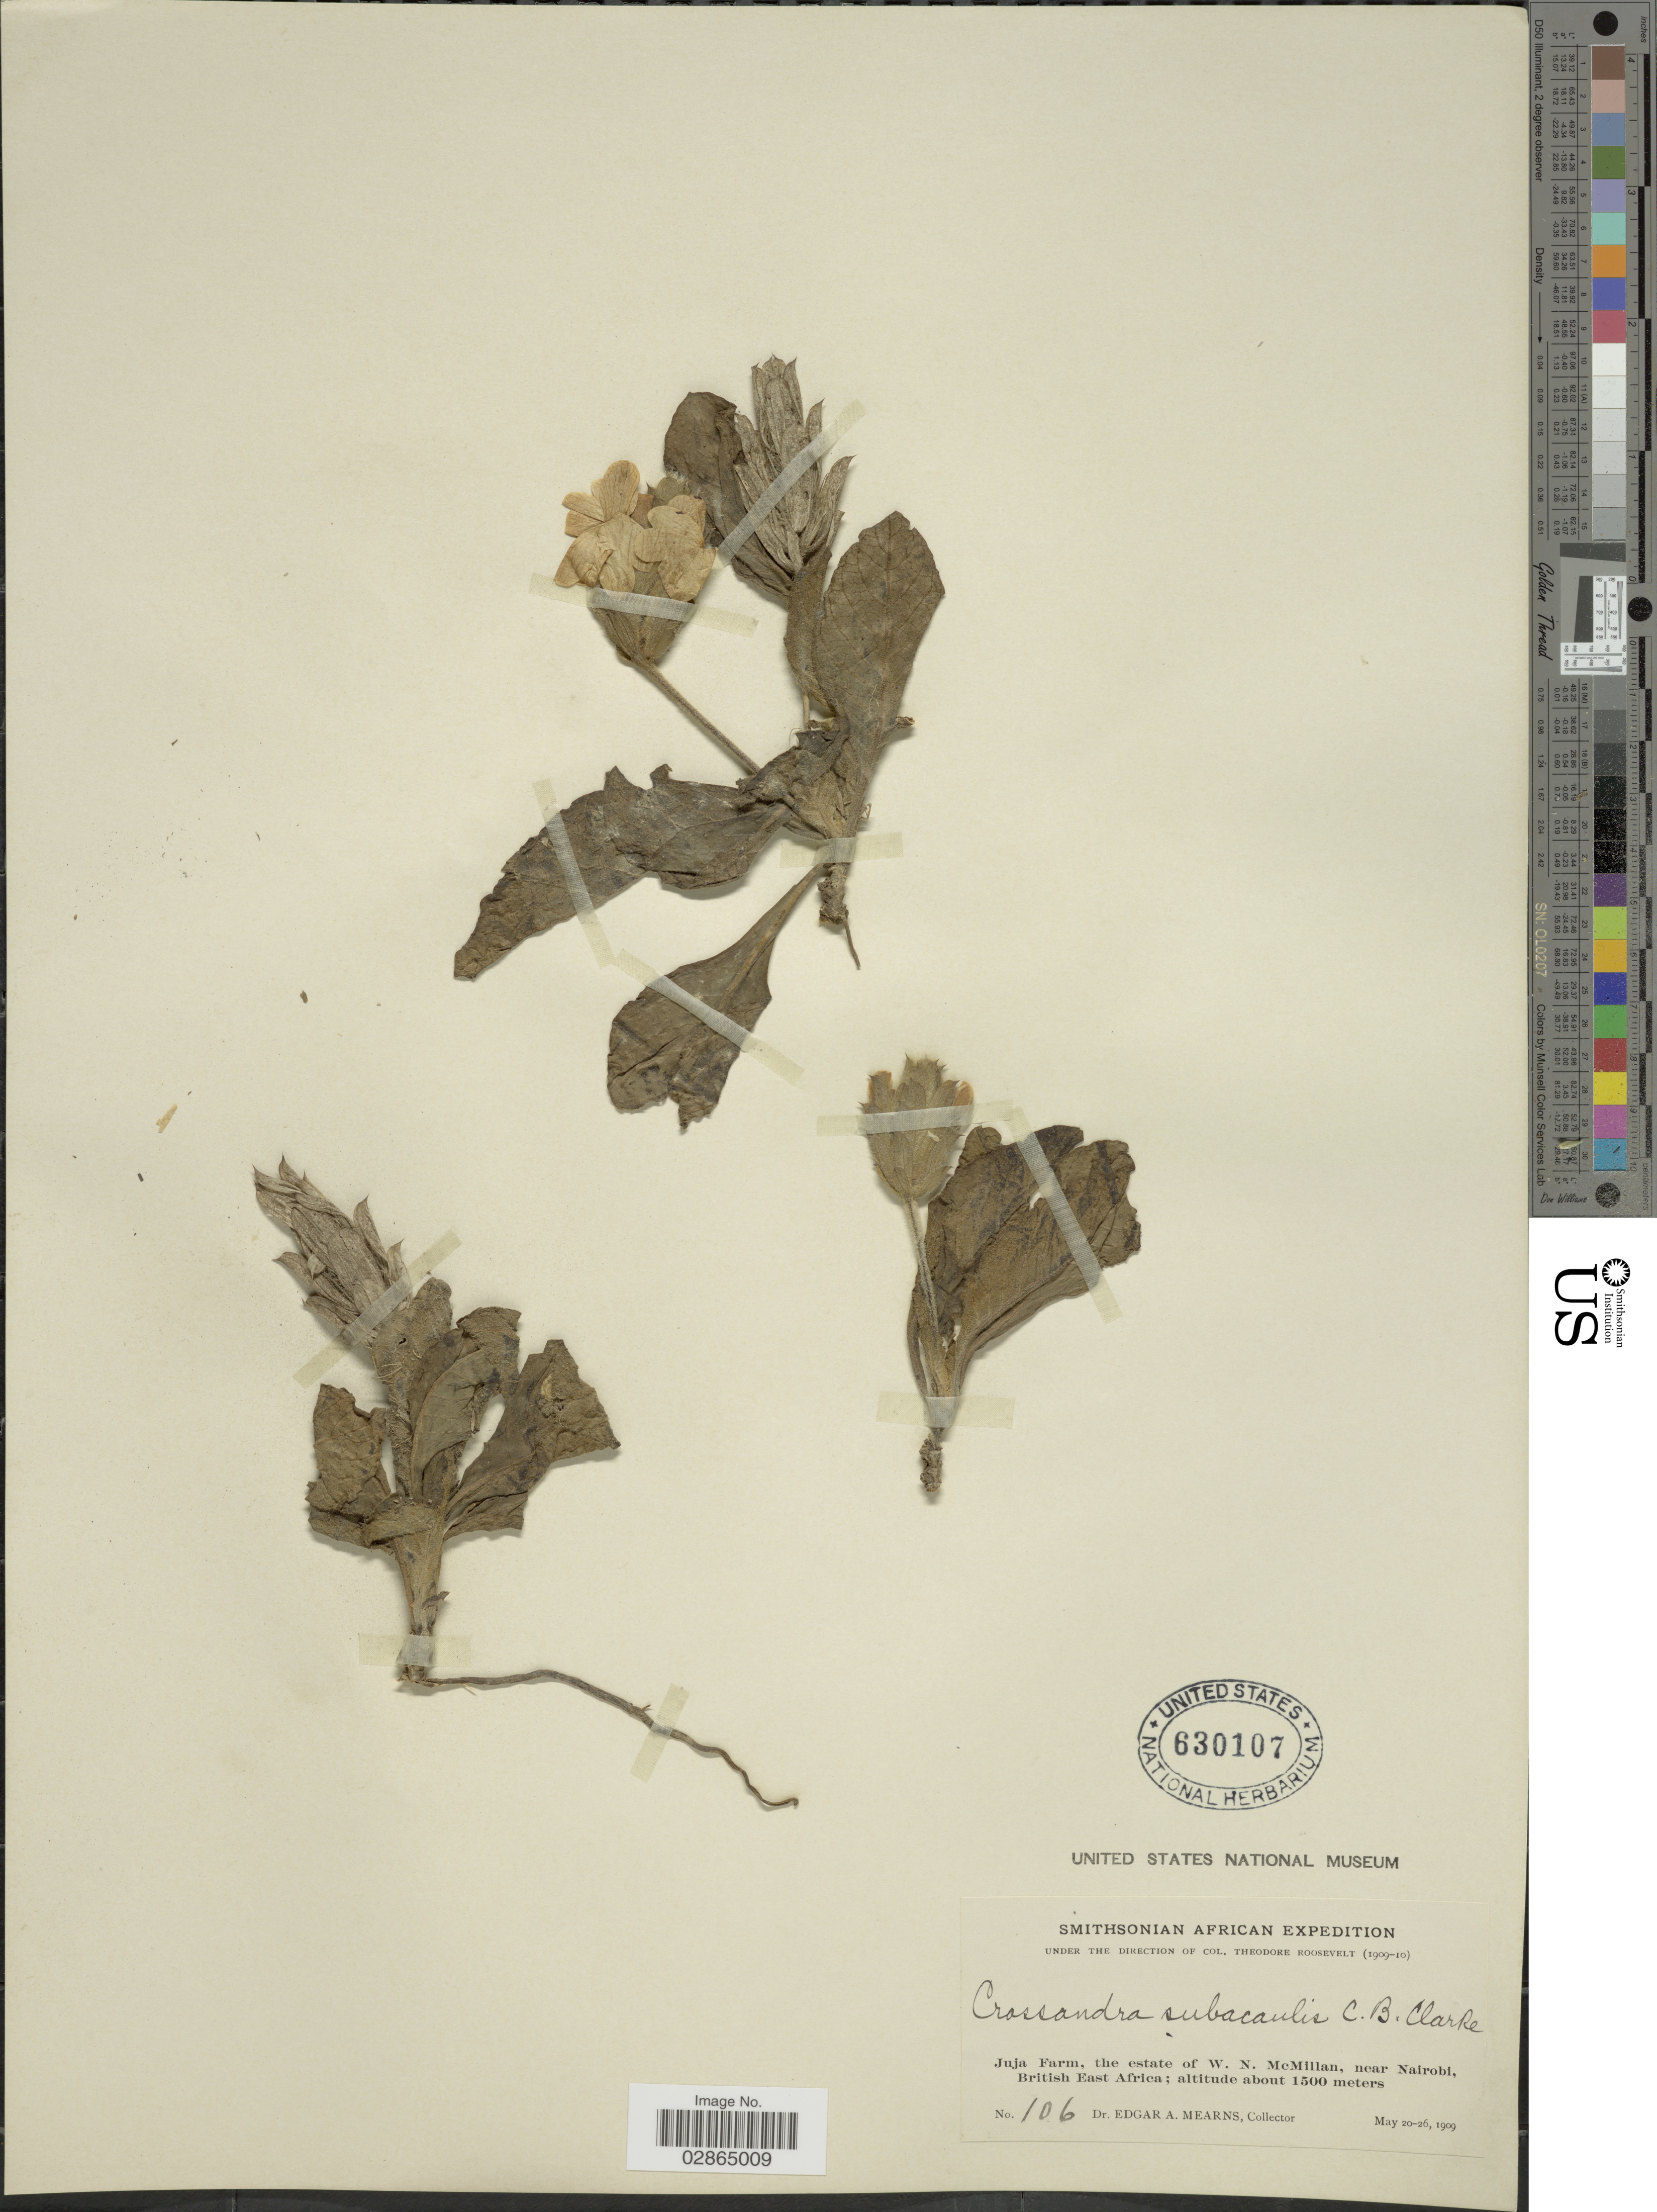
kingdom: Plantae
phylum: Tracheophyta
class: Magnoliopsida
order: Lamiales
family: Acanthaceae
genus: Crossandra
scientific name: Crossandra subacaulis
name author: C.B. Clarke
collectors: E. A. Mearns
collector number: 106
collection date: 1909-05-20/1909-05-26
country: Kenya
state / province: Nairobi Area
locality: Juja Farm, the estate of W. N. McMillan, near Nairobi, British East Africa.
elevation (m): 1500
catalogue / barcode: US 630107